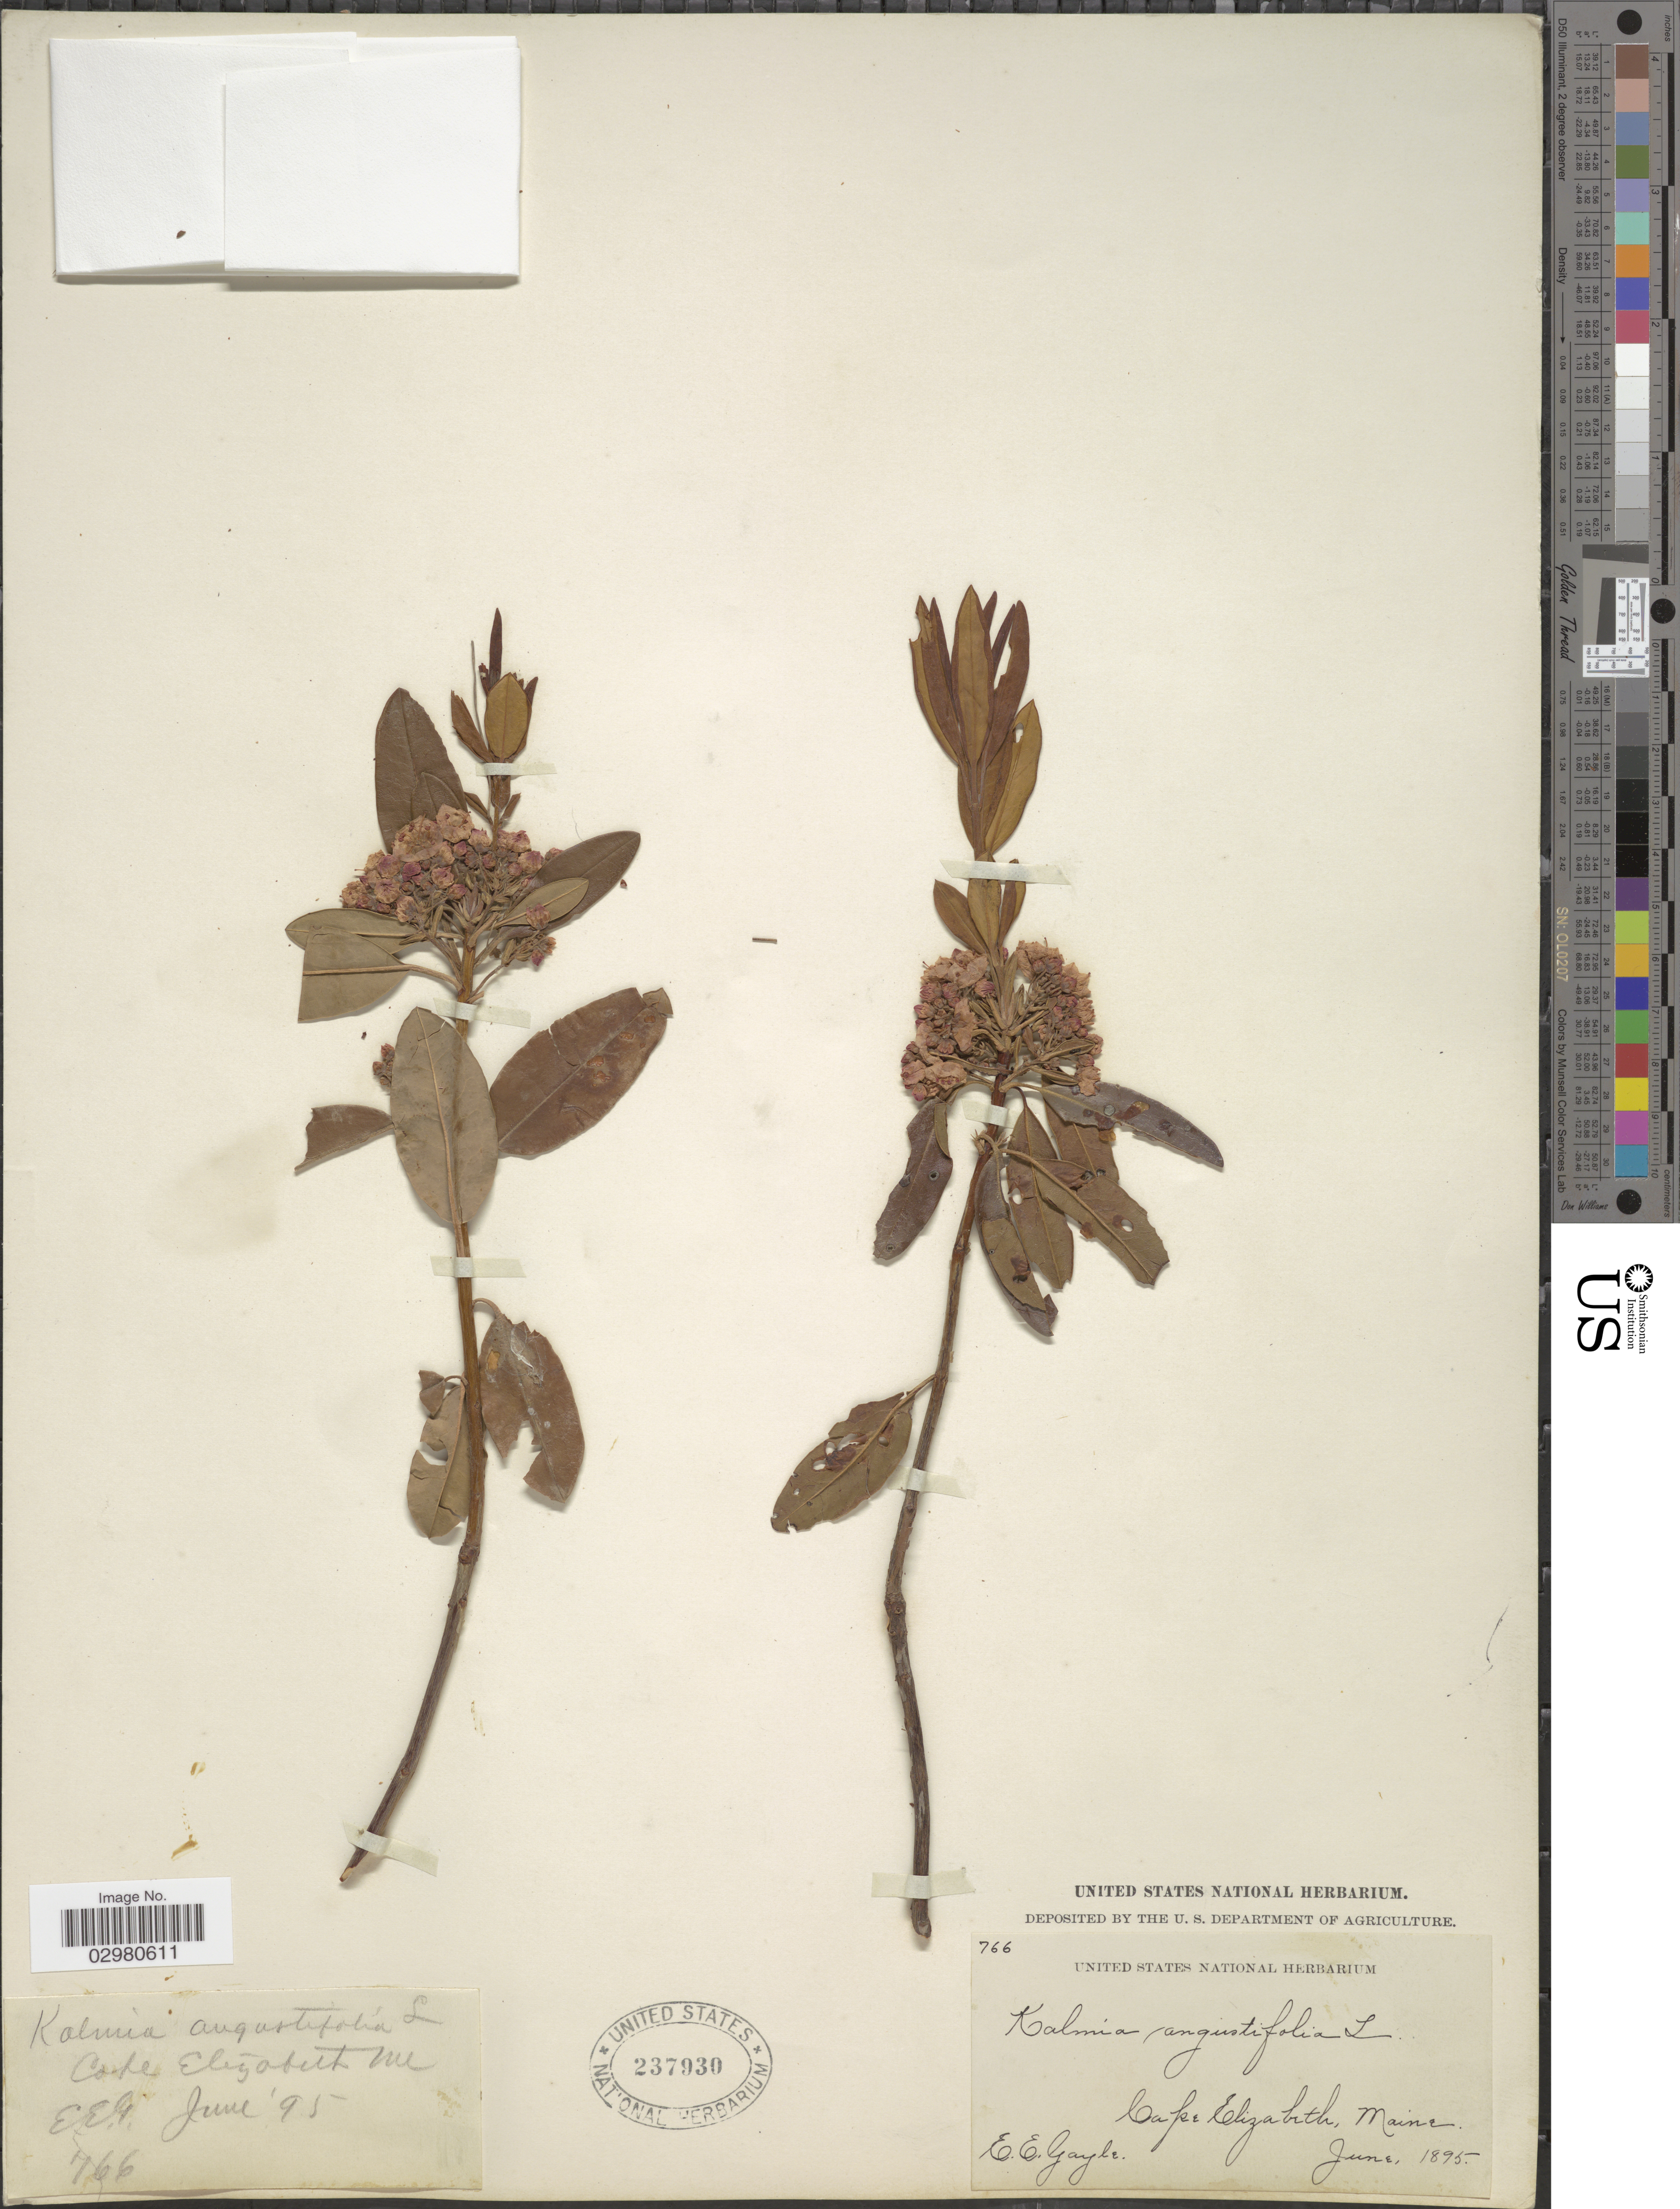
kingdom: Plantae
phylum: Tracheophyta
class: Magnoliopsida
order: Ericales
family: Ericaceae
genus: Kalmia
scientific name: Kalmia angustifolia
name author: L.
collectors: E. Gayle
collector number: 766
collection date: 1895-06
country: United States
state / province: Maine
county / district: Cumberland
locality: Cape Elizabeth.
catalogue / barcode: US 237930